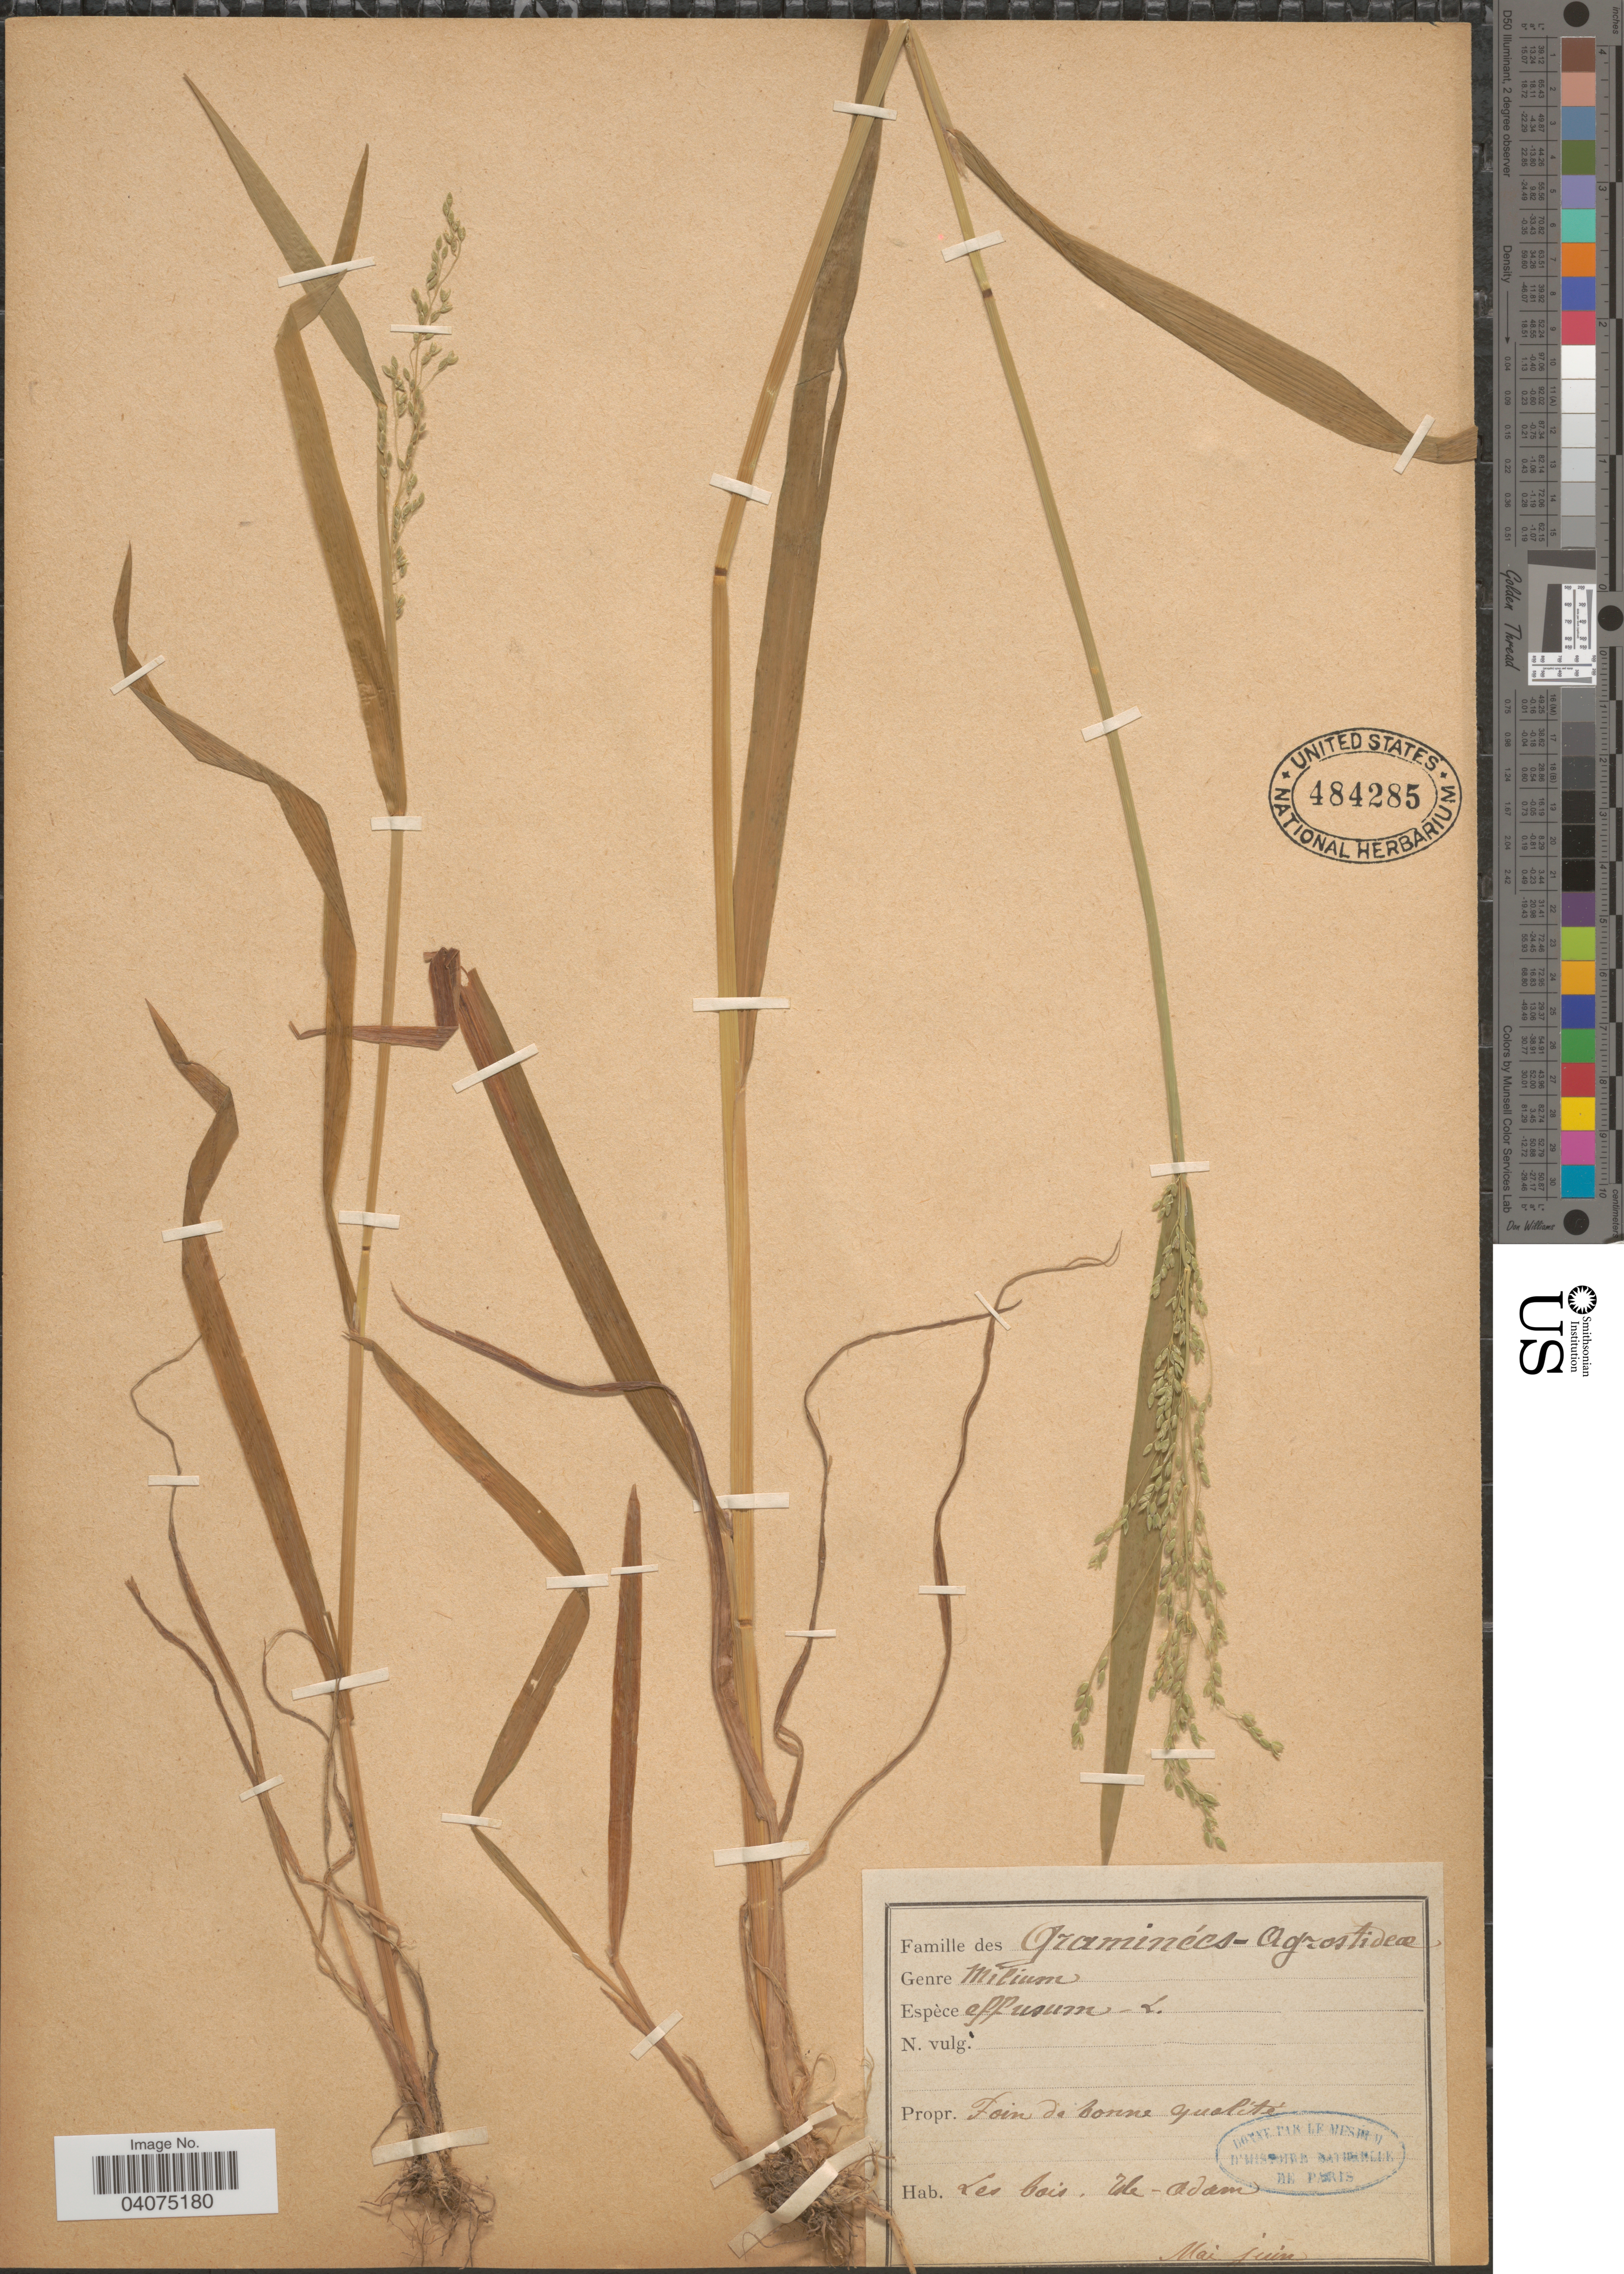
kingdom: Plantae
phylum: Tracheophyta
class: Liliopsida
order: Poales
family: Poaceae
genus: Milium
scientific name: Milium effusum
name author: L.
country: France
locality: Les bois Isle - Adam.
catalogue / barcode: US 484285